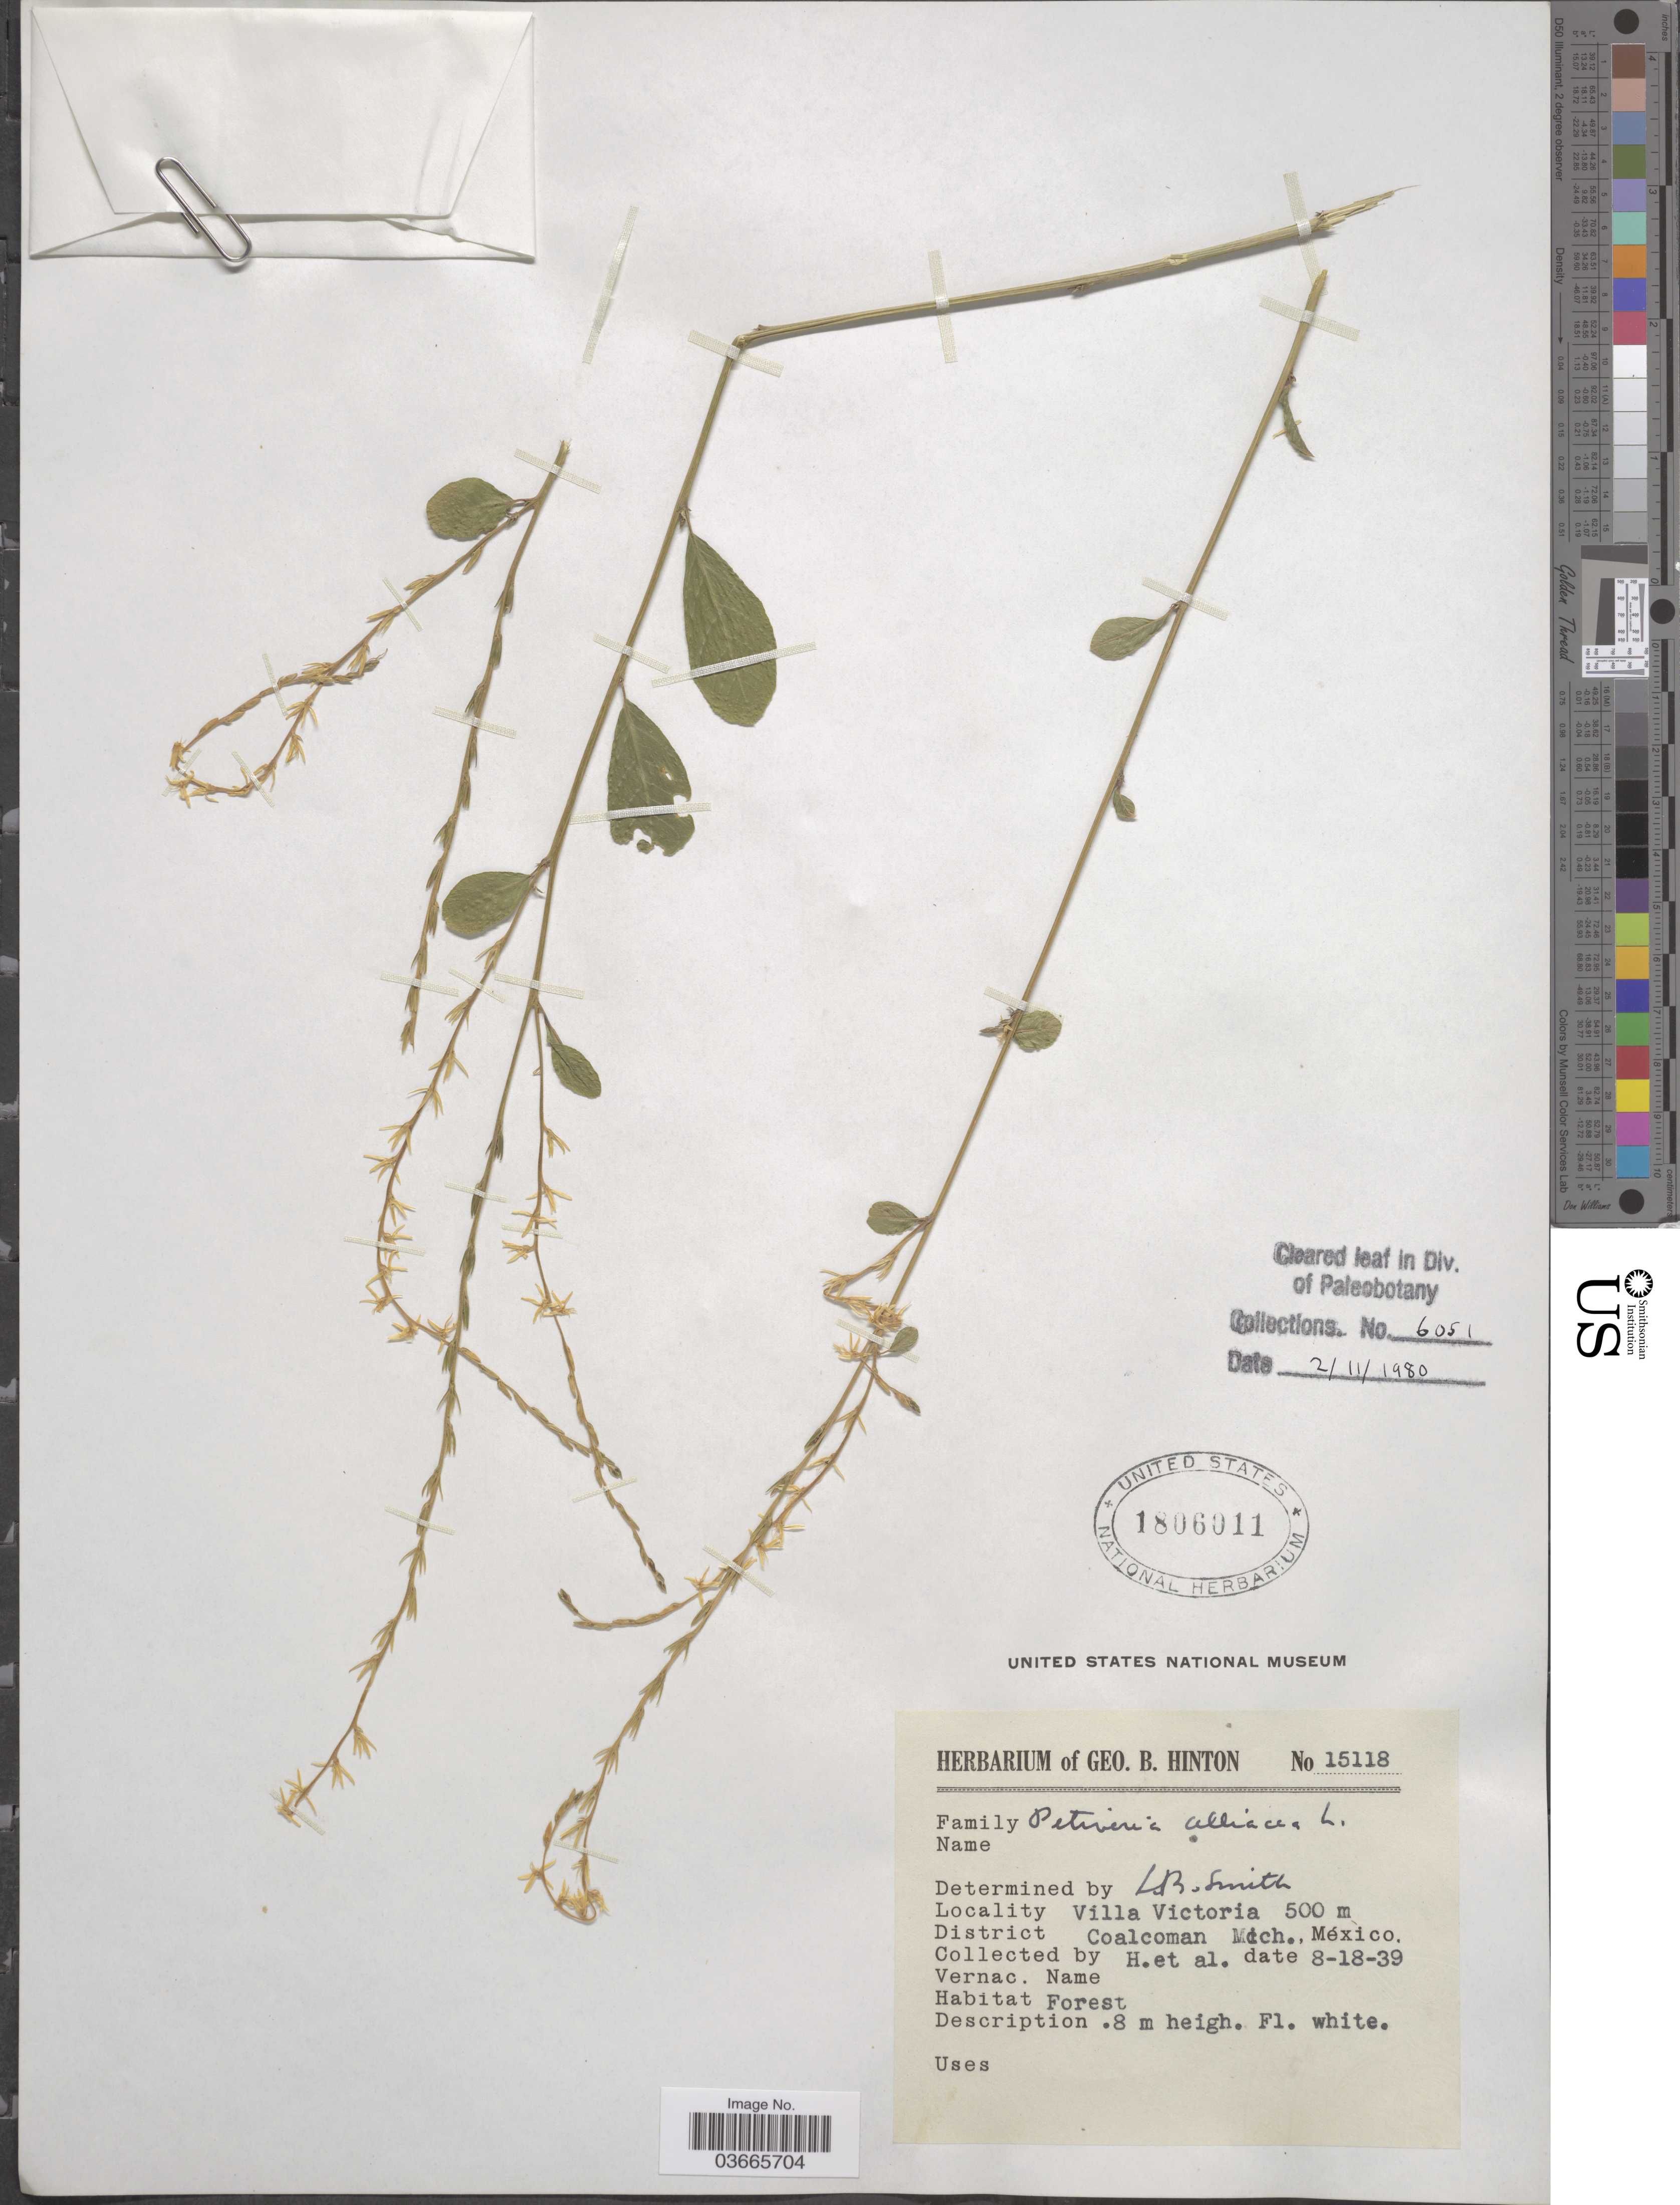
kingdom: Plantae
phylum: Tracheophyta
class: Magnoliopsida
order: Caryophyllales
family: Phytolaccaceae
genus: Petiveria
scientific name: Petiveria alliacea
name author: L.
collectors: G. B. Hinton & et al.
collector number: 15118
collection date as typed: Transcribed d/m/y: 18/8/39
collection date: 1939-08-18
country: Mexico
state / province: Michoacán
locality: Villa Victoria. District Coalcoman.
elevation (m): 500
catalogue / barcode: US 1806011